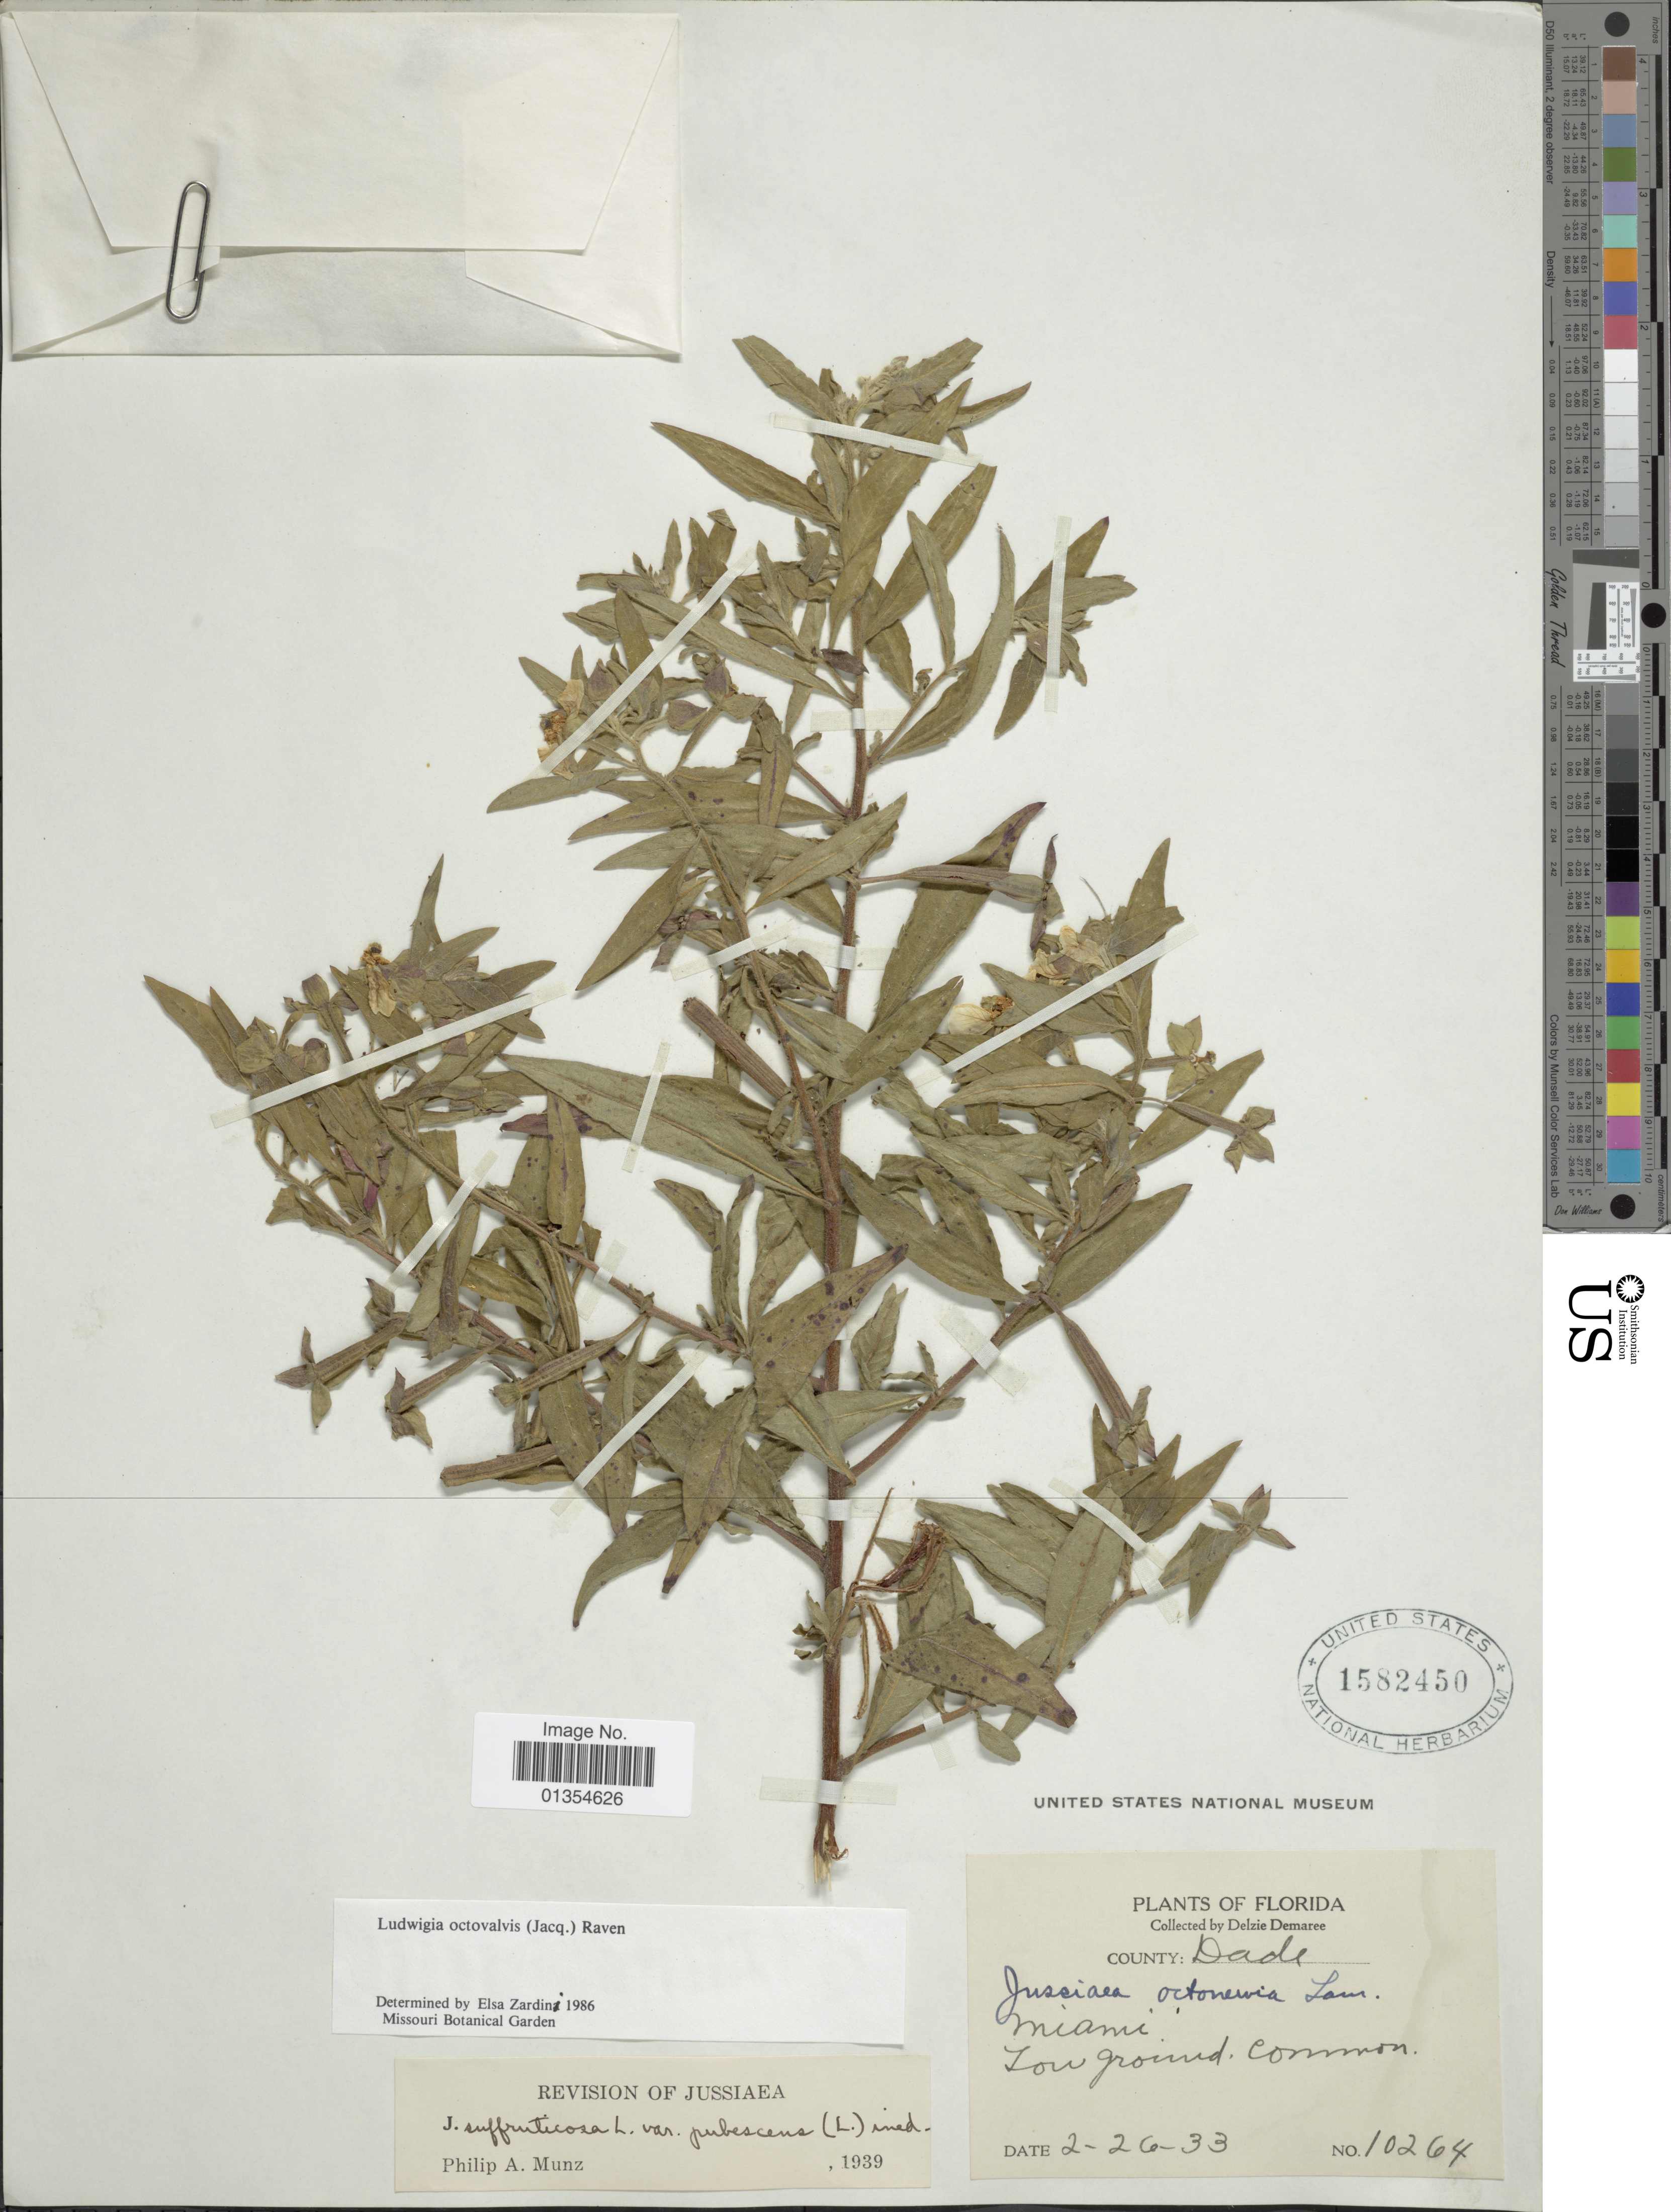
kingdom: Plantae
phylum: Tracheophyta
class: Magnoliopsida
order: Myrtales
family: Onagraceae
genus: Ludwigia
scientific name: Ludwigia octovalvis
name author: (Jacq.) P.H. Raven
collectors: D. Demaree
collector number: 10264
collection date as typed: Transcribed d/m/y: 26/2/33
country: United States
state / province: Florida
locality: County: Dade, Miami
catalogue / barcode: US 1582450